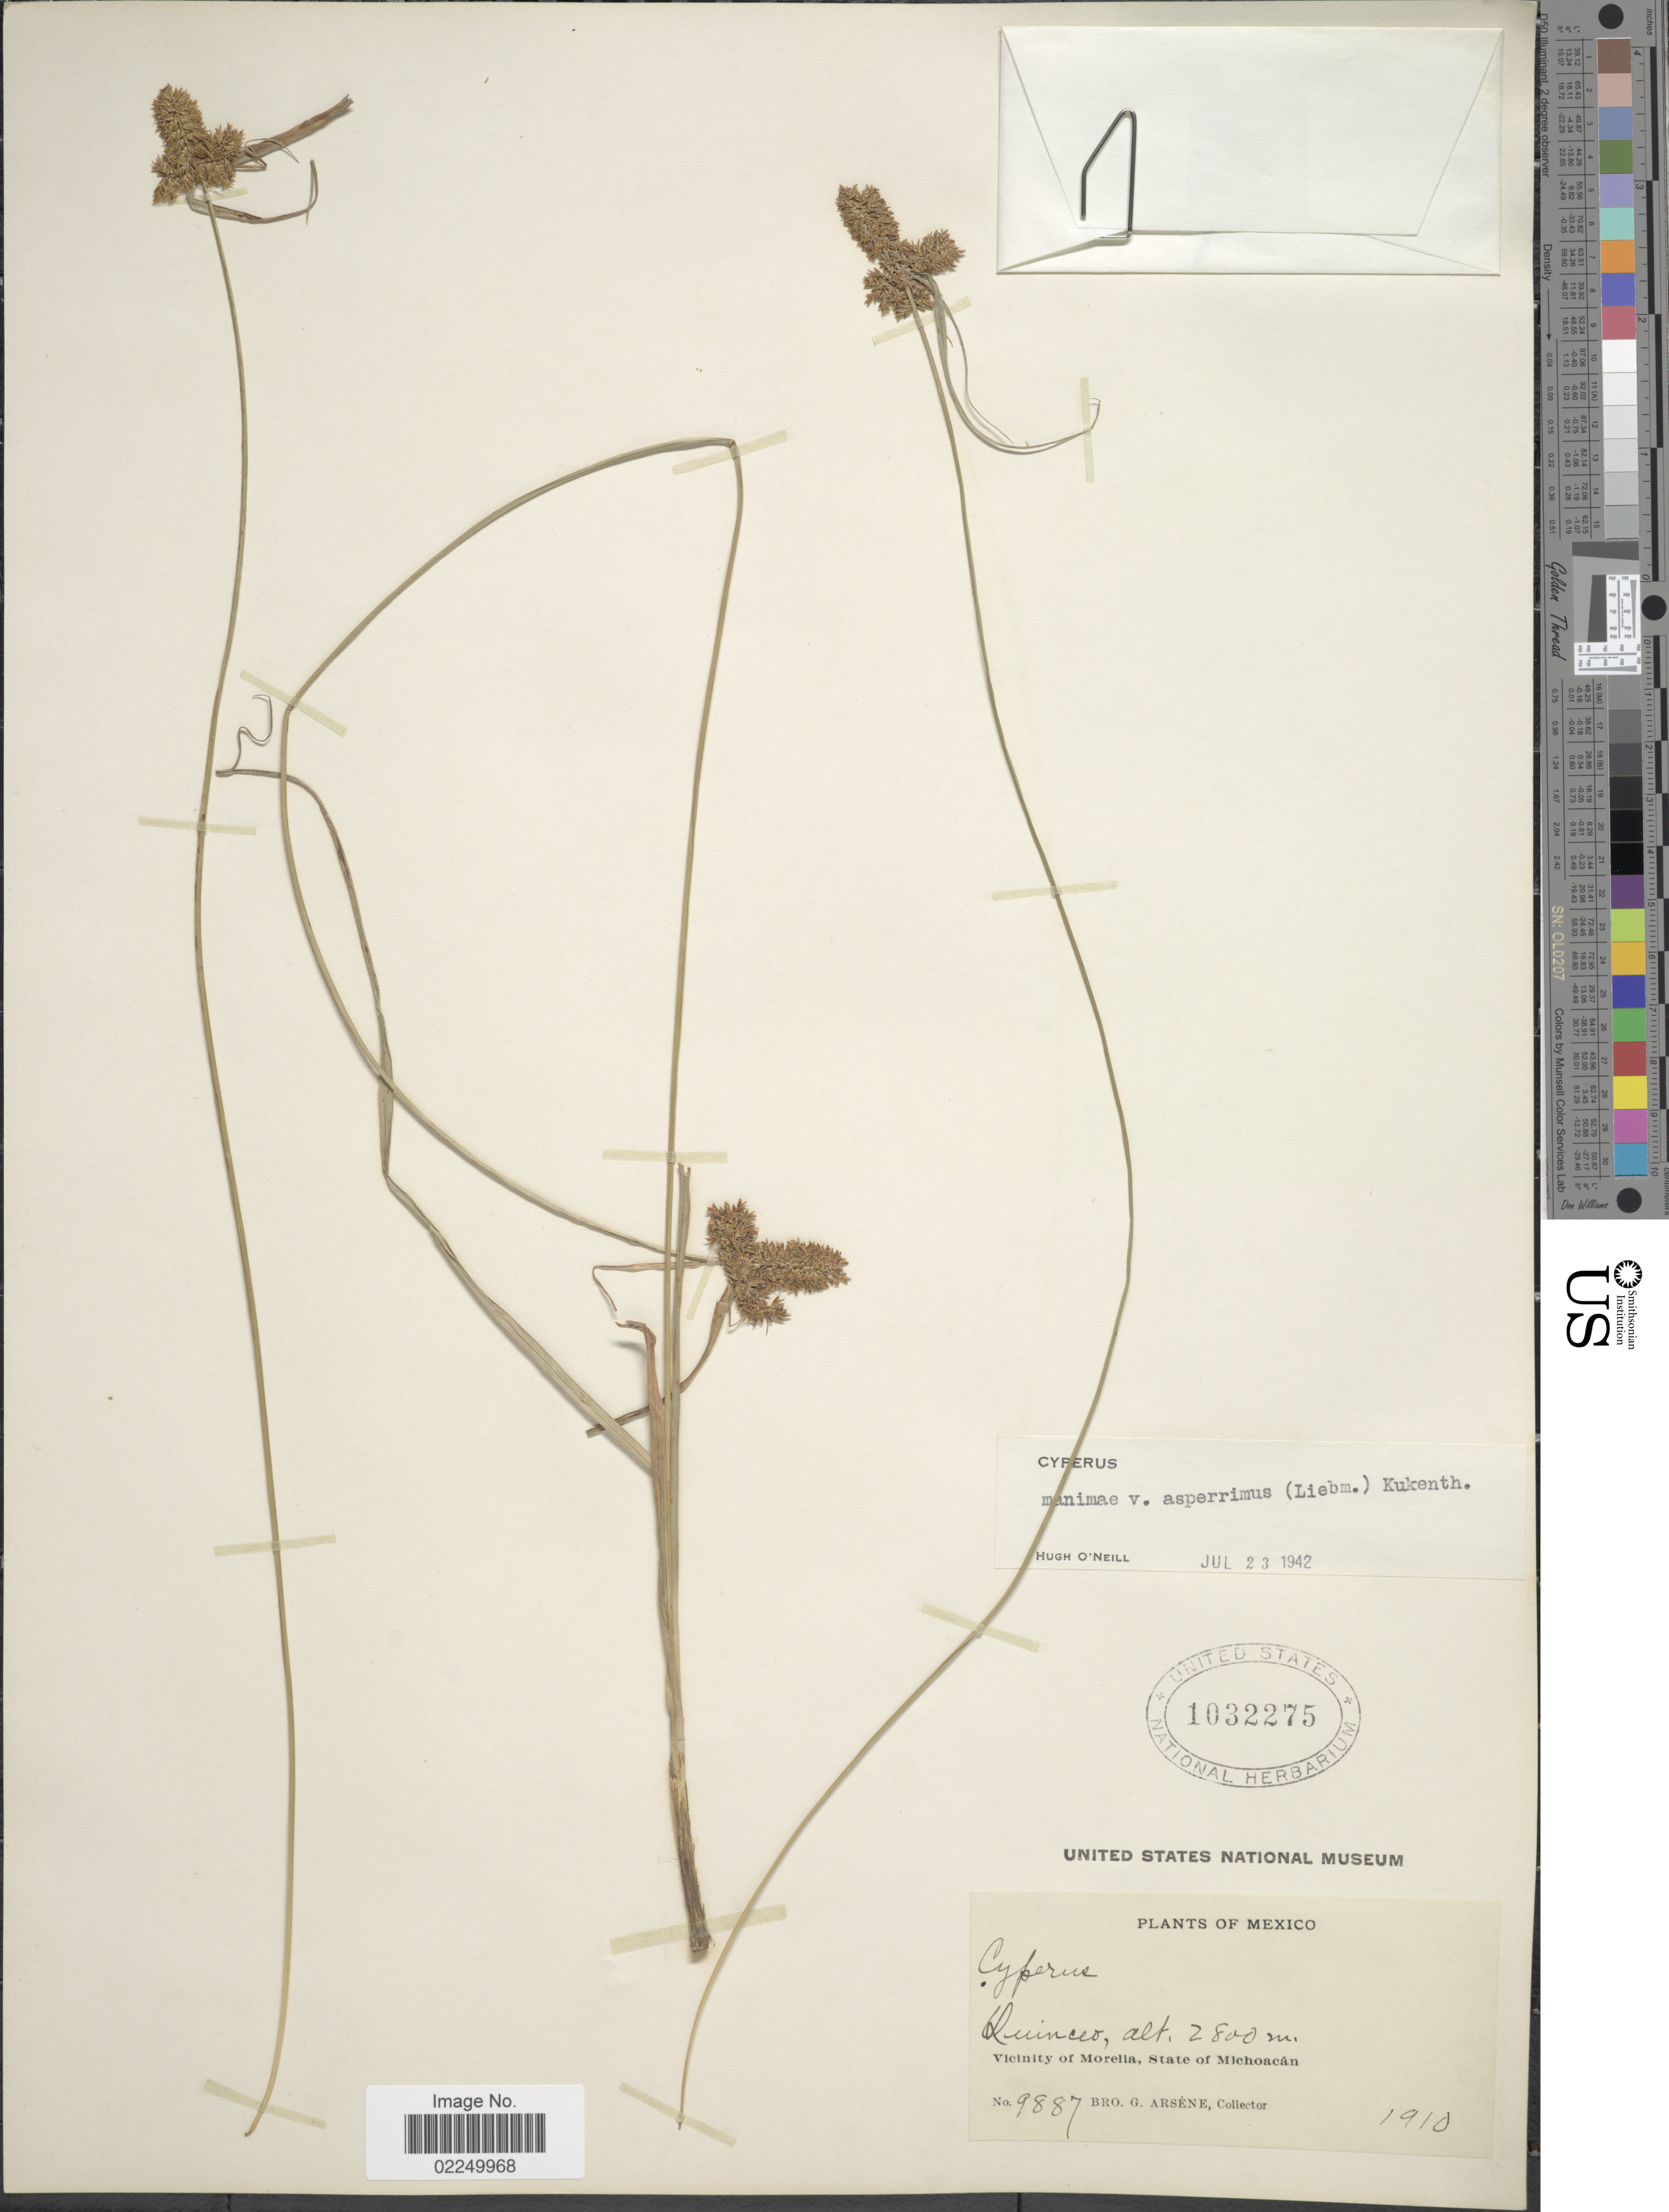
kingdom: Plantae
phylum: Tracheophyta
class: Liliopsida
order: Poales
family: Cyperaceae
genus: Cyperus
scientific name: Cyperus manimae var. asperrimus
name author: (Liebm.) Kük.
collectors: Bro. G. Arsène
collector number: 9887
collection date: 1910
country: Mexico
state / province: Michoacán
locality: Quinceo, vicinity of Morelia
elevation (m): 2800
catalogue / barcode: US 1032275